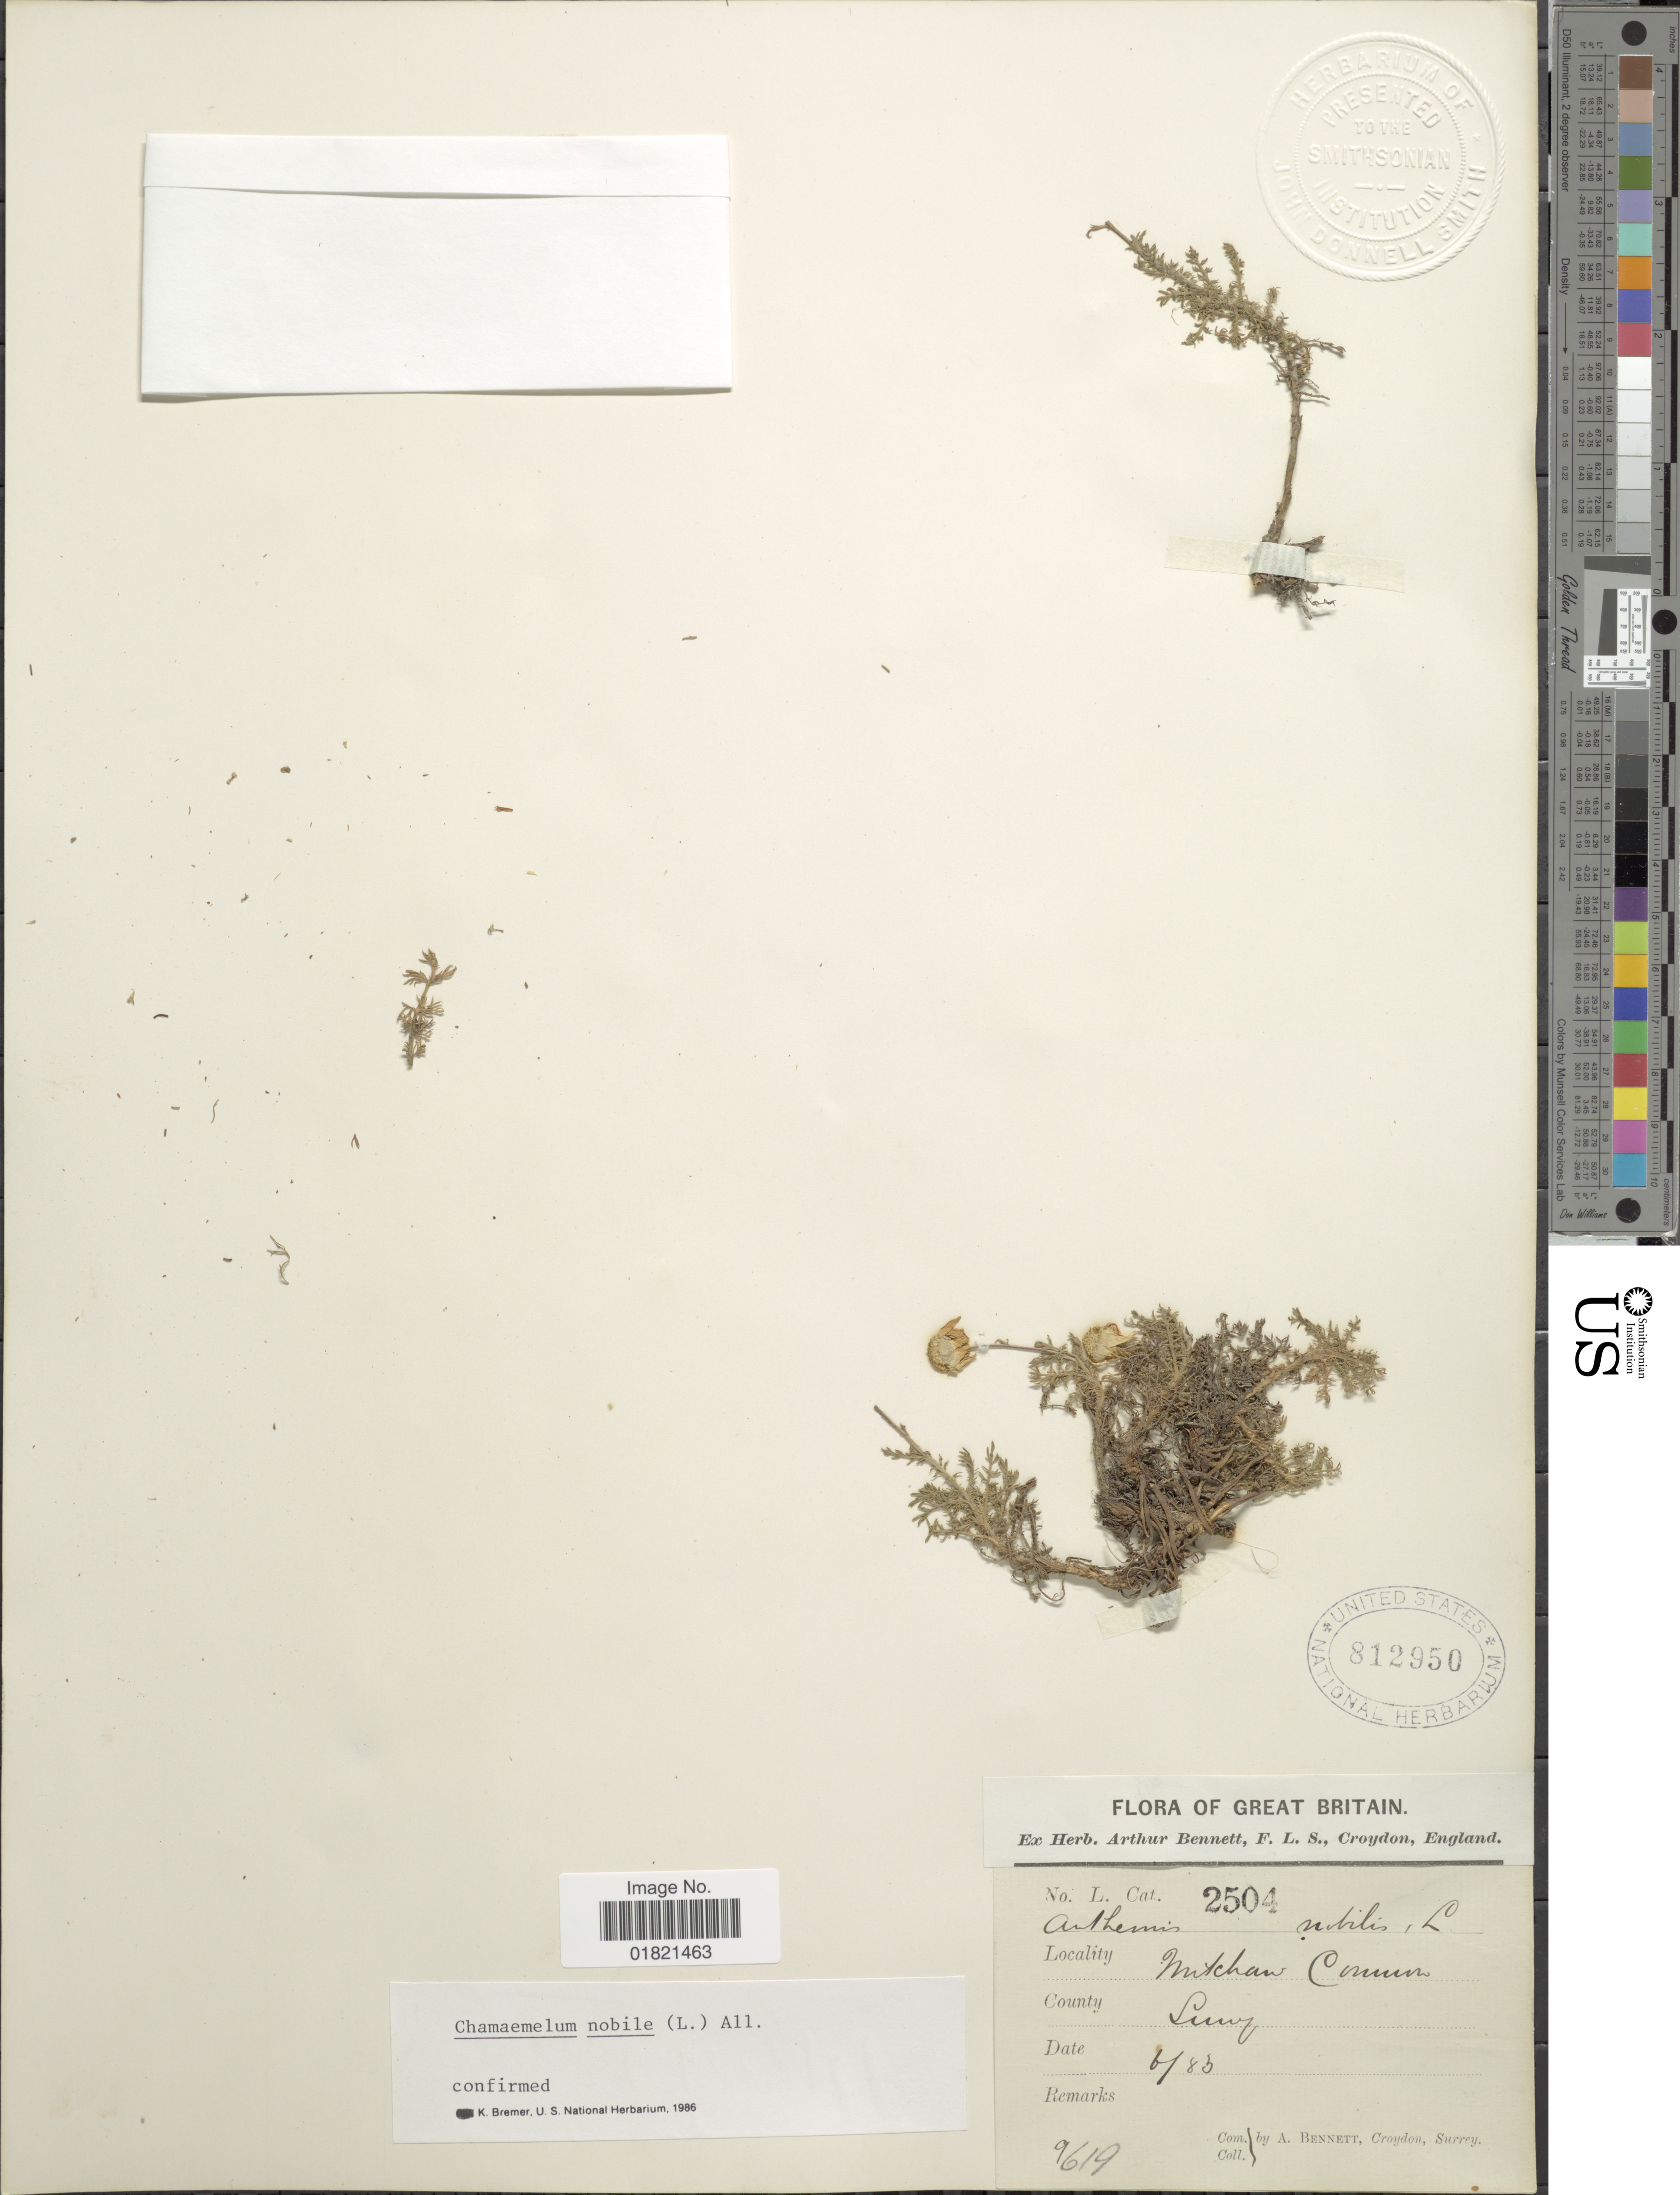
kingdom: Plantae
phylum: Tracheophyta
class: Magnoliopsida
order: Asterales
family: Asteraceae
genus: Chamaemelum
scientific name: Chamaemelum nobile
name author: (L.) All.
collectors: A. Bennett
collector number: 2504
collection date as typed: Transcribed d/m/y: /6/83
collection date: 1883-06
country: United Kingdom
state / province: England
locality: Great Britain, Mitcham Common., County Surrey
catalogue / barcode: US 812950